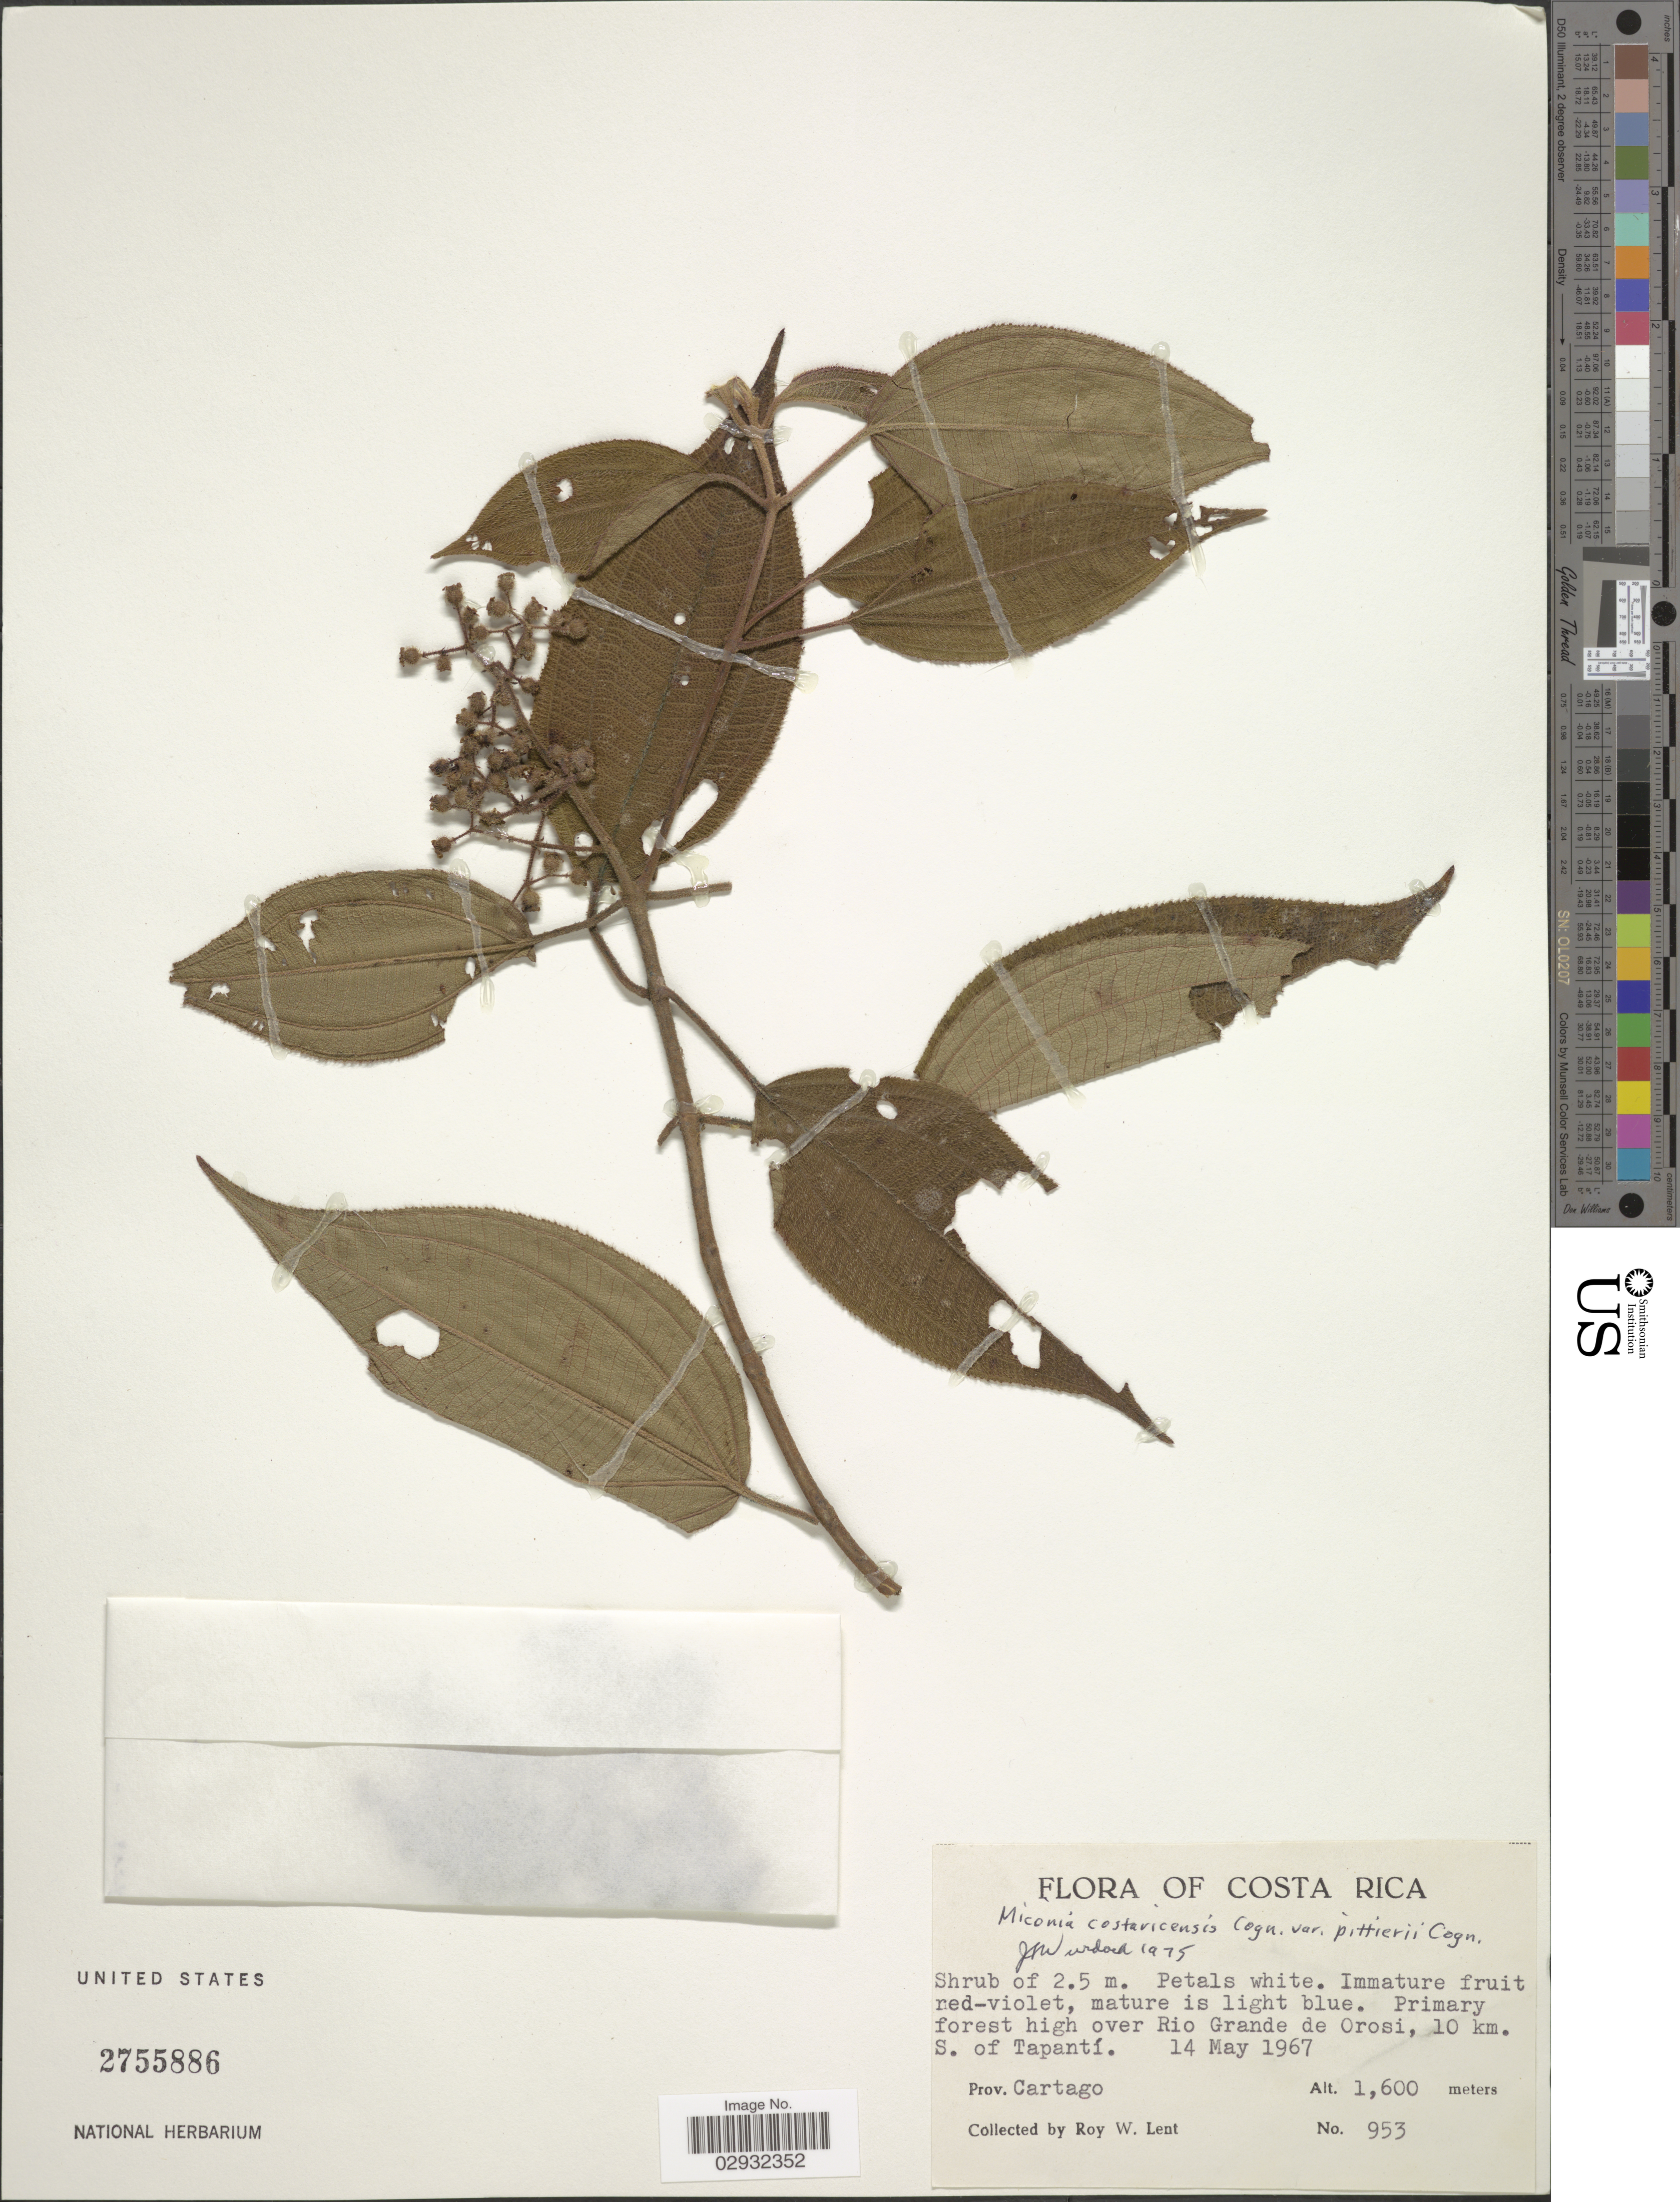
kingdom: Plantae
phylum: Tracheophyta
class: Magnoliopsida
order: Myrtales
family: Melastomataceae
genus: Miconia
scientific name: Miconia costaricensis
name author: Cogn.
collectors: R. W. Lent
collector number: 953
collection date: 1967-05-14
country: Costa Rica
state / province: Cartago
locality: Primary forest high over Rio Grande de Orosi, 10 km. S. of Tapantí.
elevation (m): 1600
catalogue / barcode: US 2755886